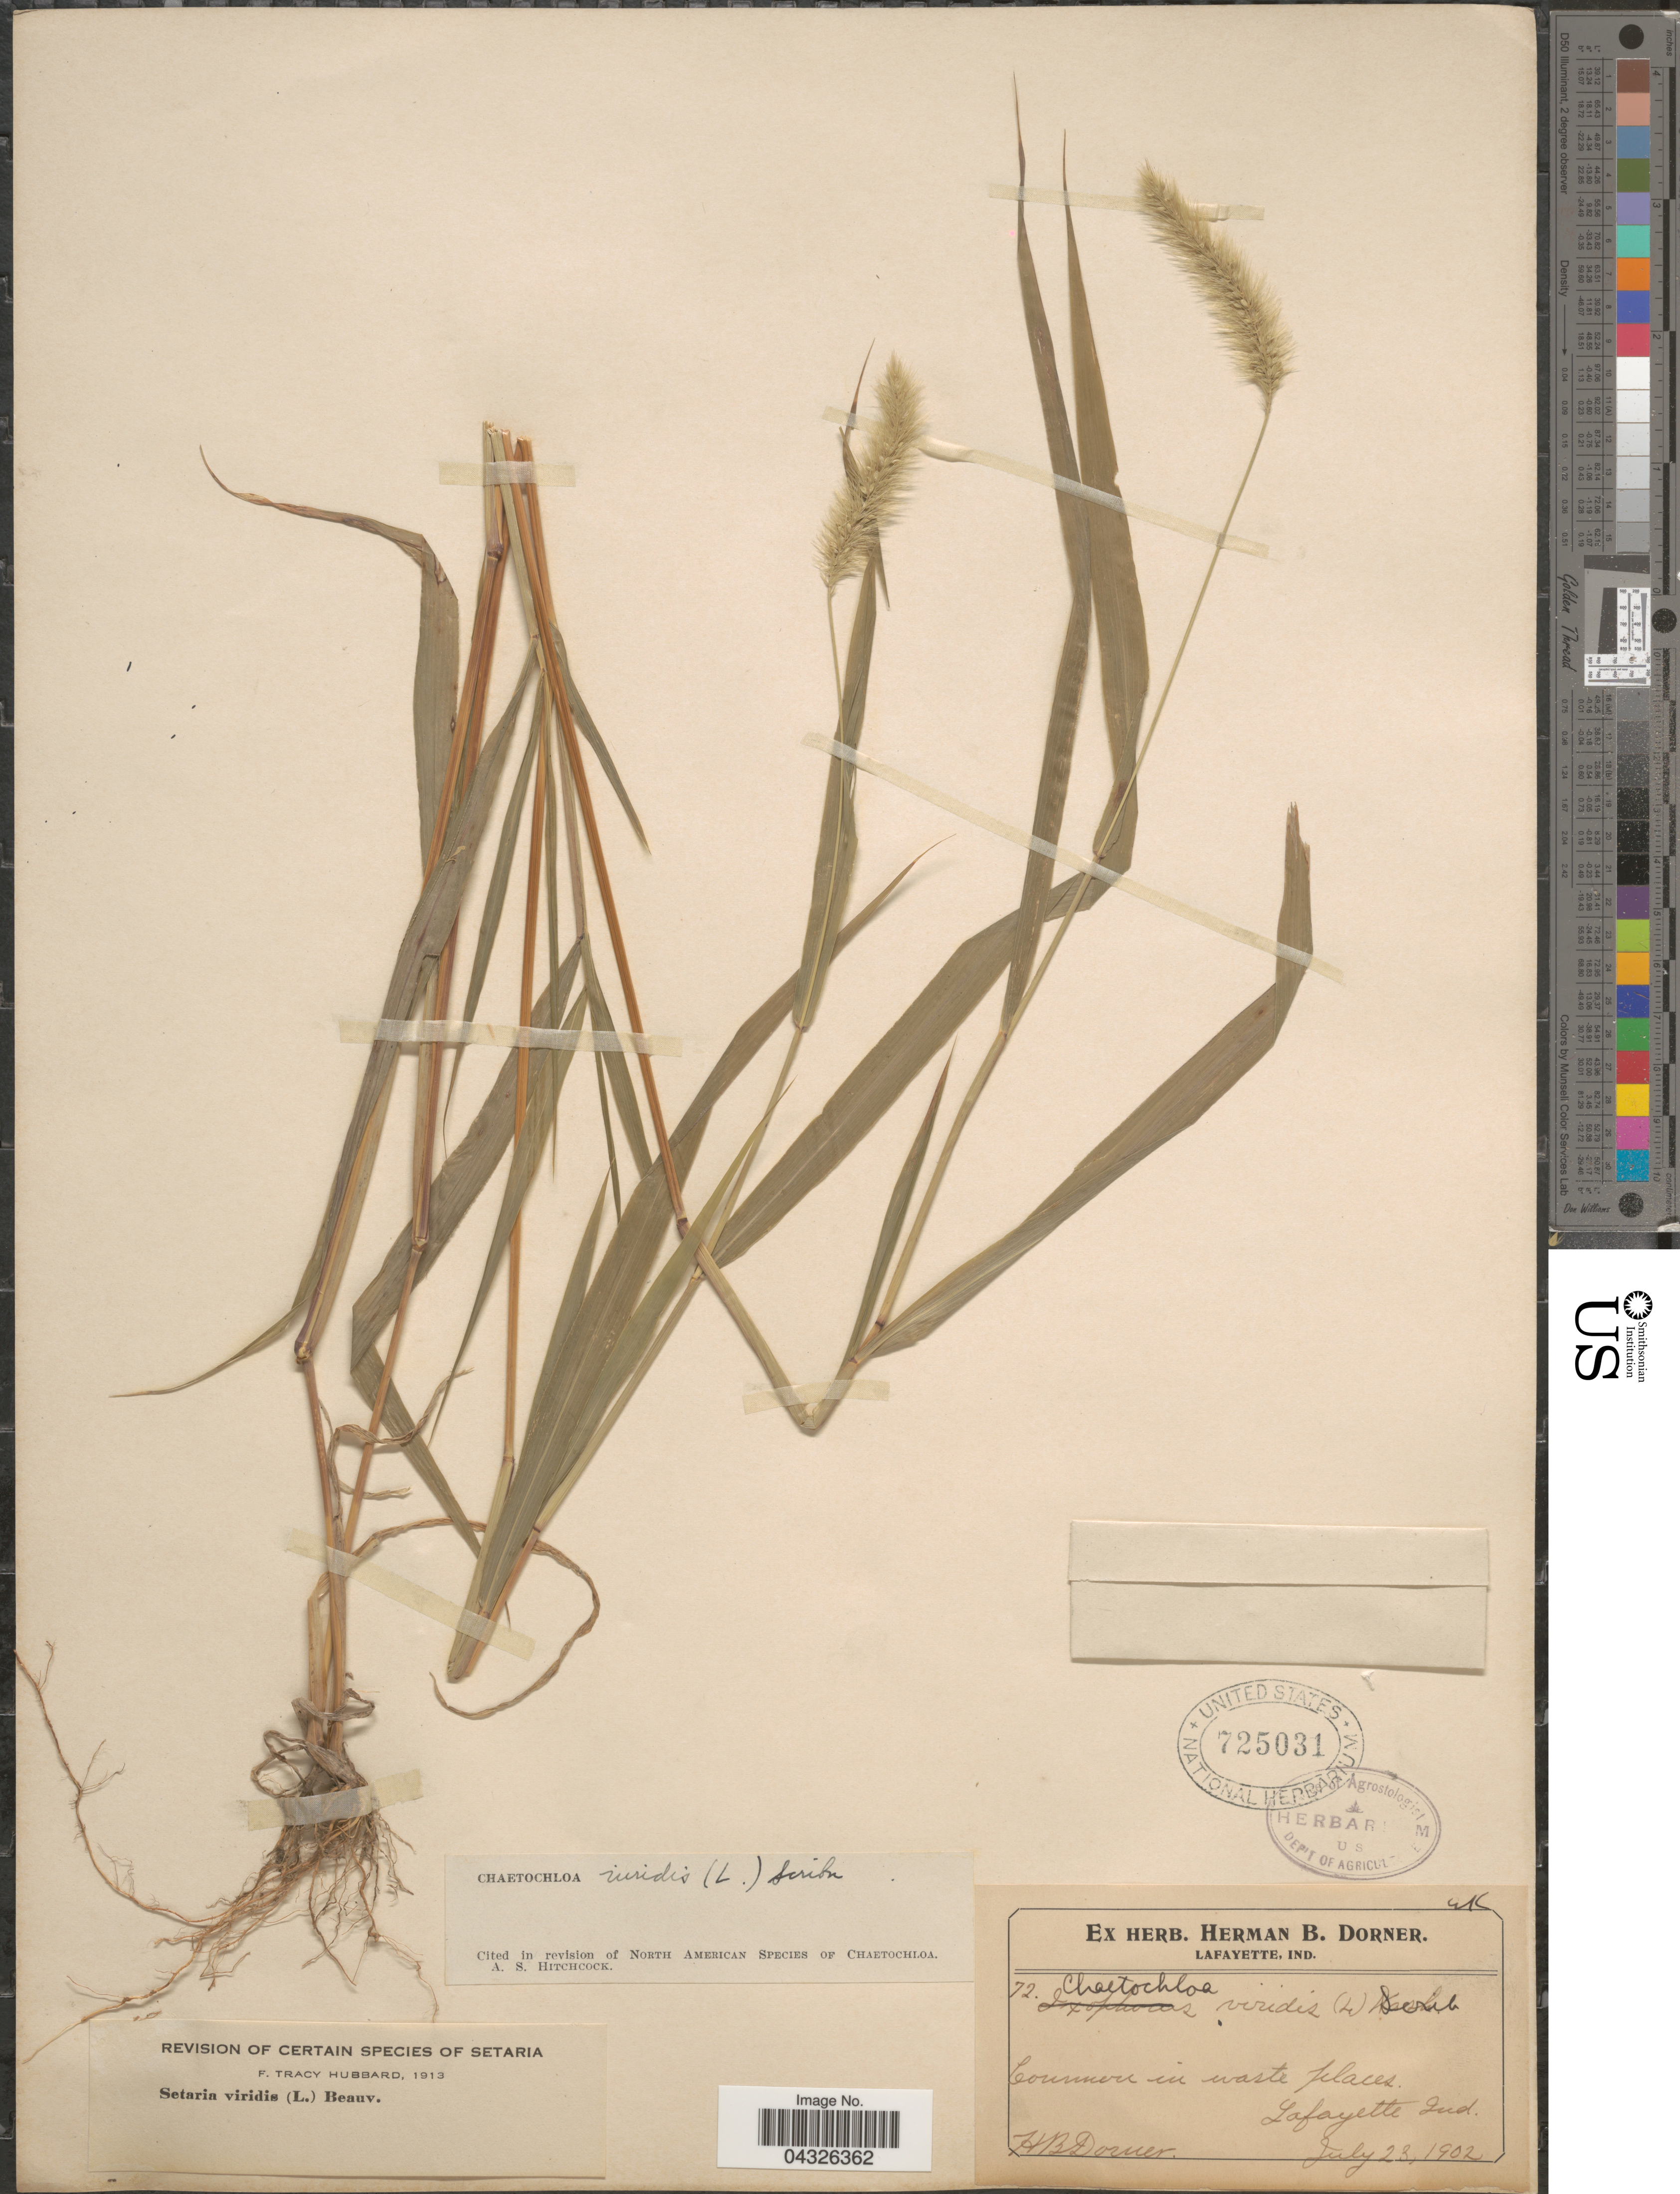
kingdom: Plantae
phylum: Tracheophyta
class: Liliopsida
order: Poales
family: Poaceae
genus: Setaria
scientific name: Setaria viridis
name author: (L.) P. Beauv.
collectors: H. Dorner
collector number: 72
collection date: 1902-07-23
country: United States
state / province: Indiana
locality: Common in waste places. Lafayette.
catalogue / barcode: US 725031